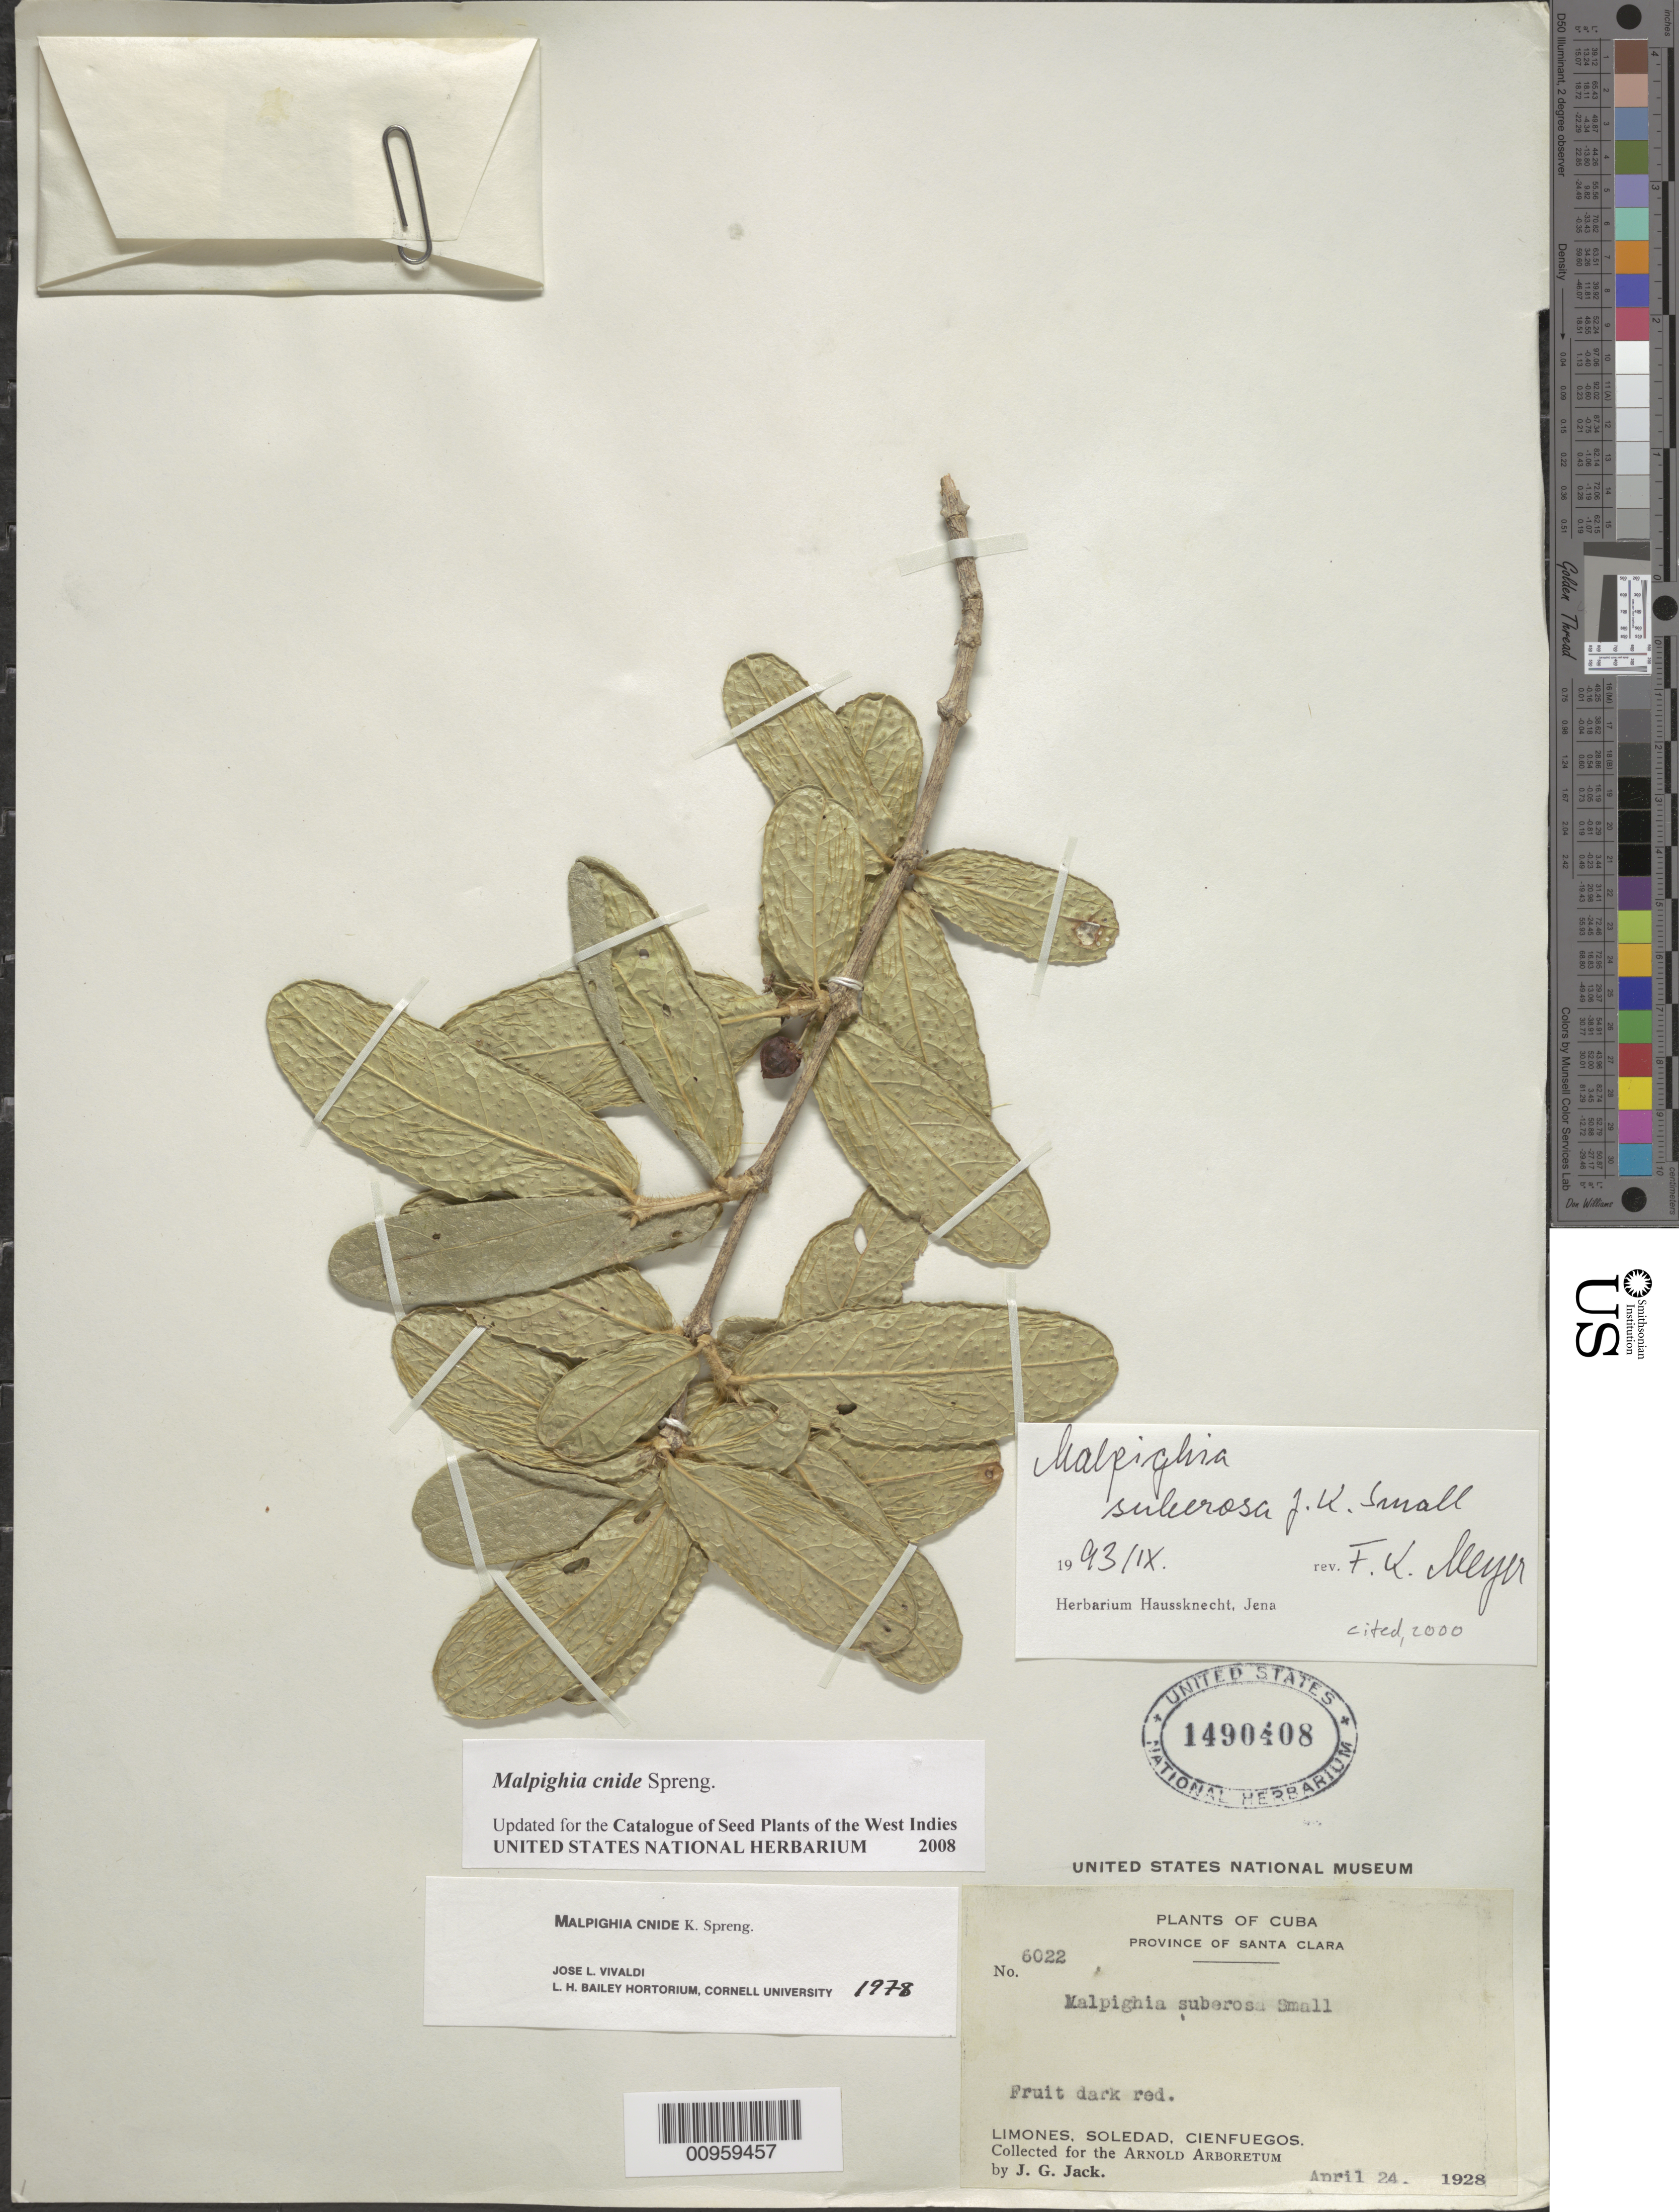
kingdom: Plantae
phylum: Tracheophyta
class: Magnoliopsida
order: Malpighiales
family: Malpighiaceae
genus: Malpighia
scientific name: Malpighia cnide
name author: Spreng.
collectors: J. G. Jack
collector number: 6022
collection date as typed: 24 Apr 1928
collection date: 1928-04-24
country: Cuba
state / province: Cienfuegos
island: Cuba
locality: Limones, Soledad, Cienfuegos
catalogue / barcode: US 1490408